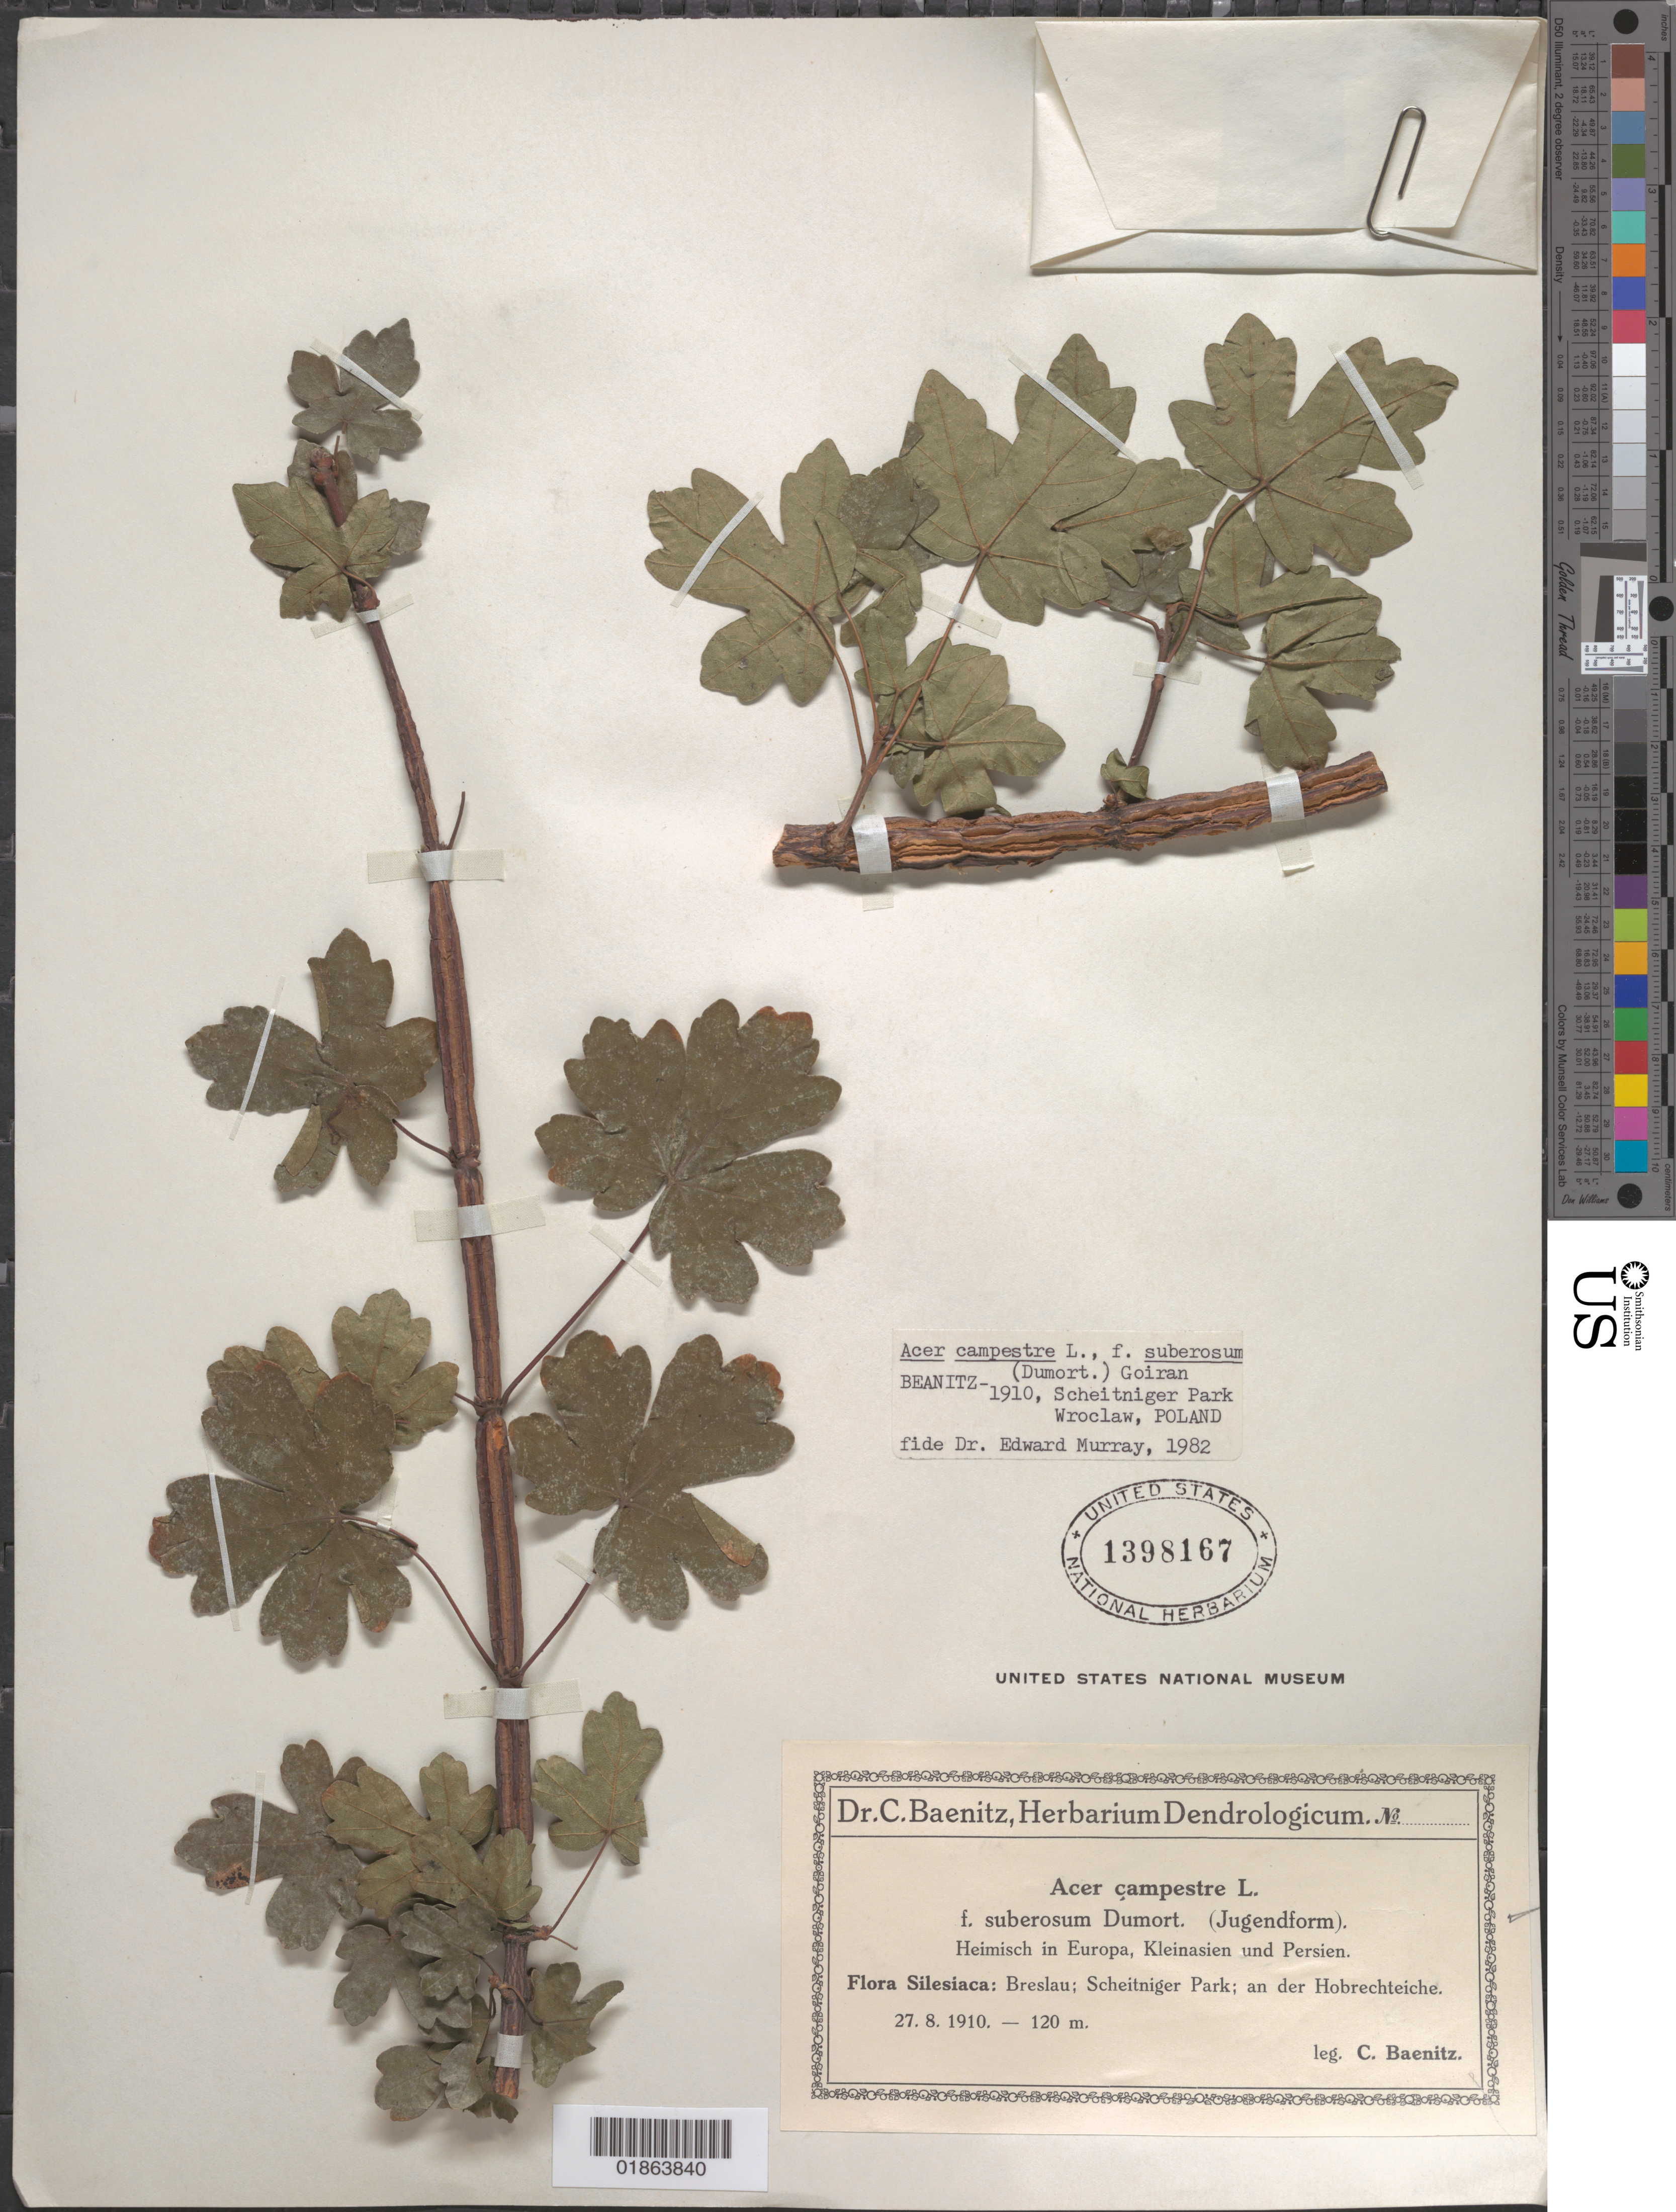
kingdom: Plantae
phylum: Tracheophyta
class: Magnoliopsida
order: Sapindales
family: Sapindaceae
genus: Acer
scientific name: Acer campestre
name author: L.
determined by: Murray, Edward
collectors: C. G. Baenitz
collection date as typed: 27. 8. 1910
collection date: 1910-08-27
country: Poland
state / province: Dolnoslaskie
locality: Flora Silesiaca: Breslau; Scheitniger Park [Silesia: Wroclaw]; an der Hobrechteiche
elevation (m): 120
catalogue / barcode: US 1398167